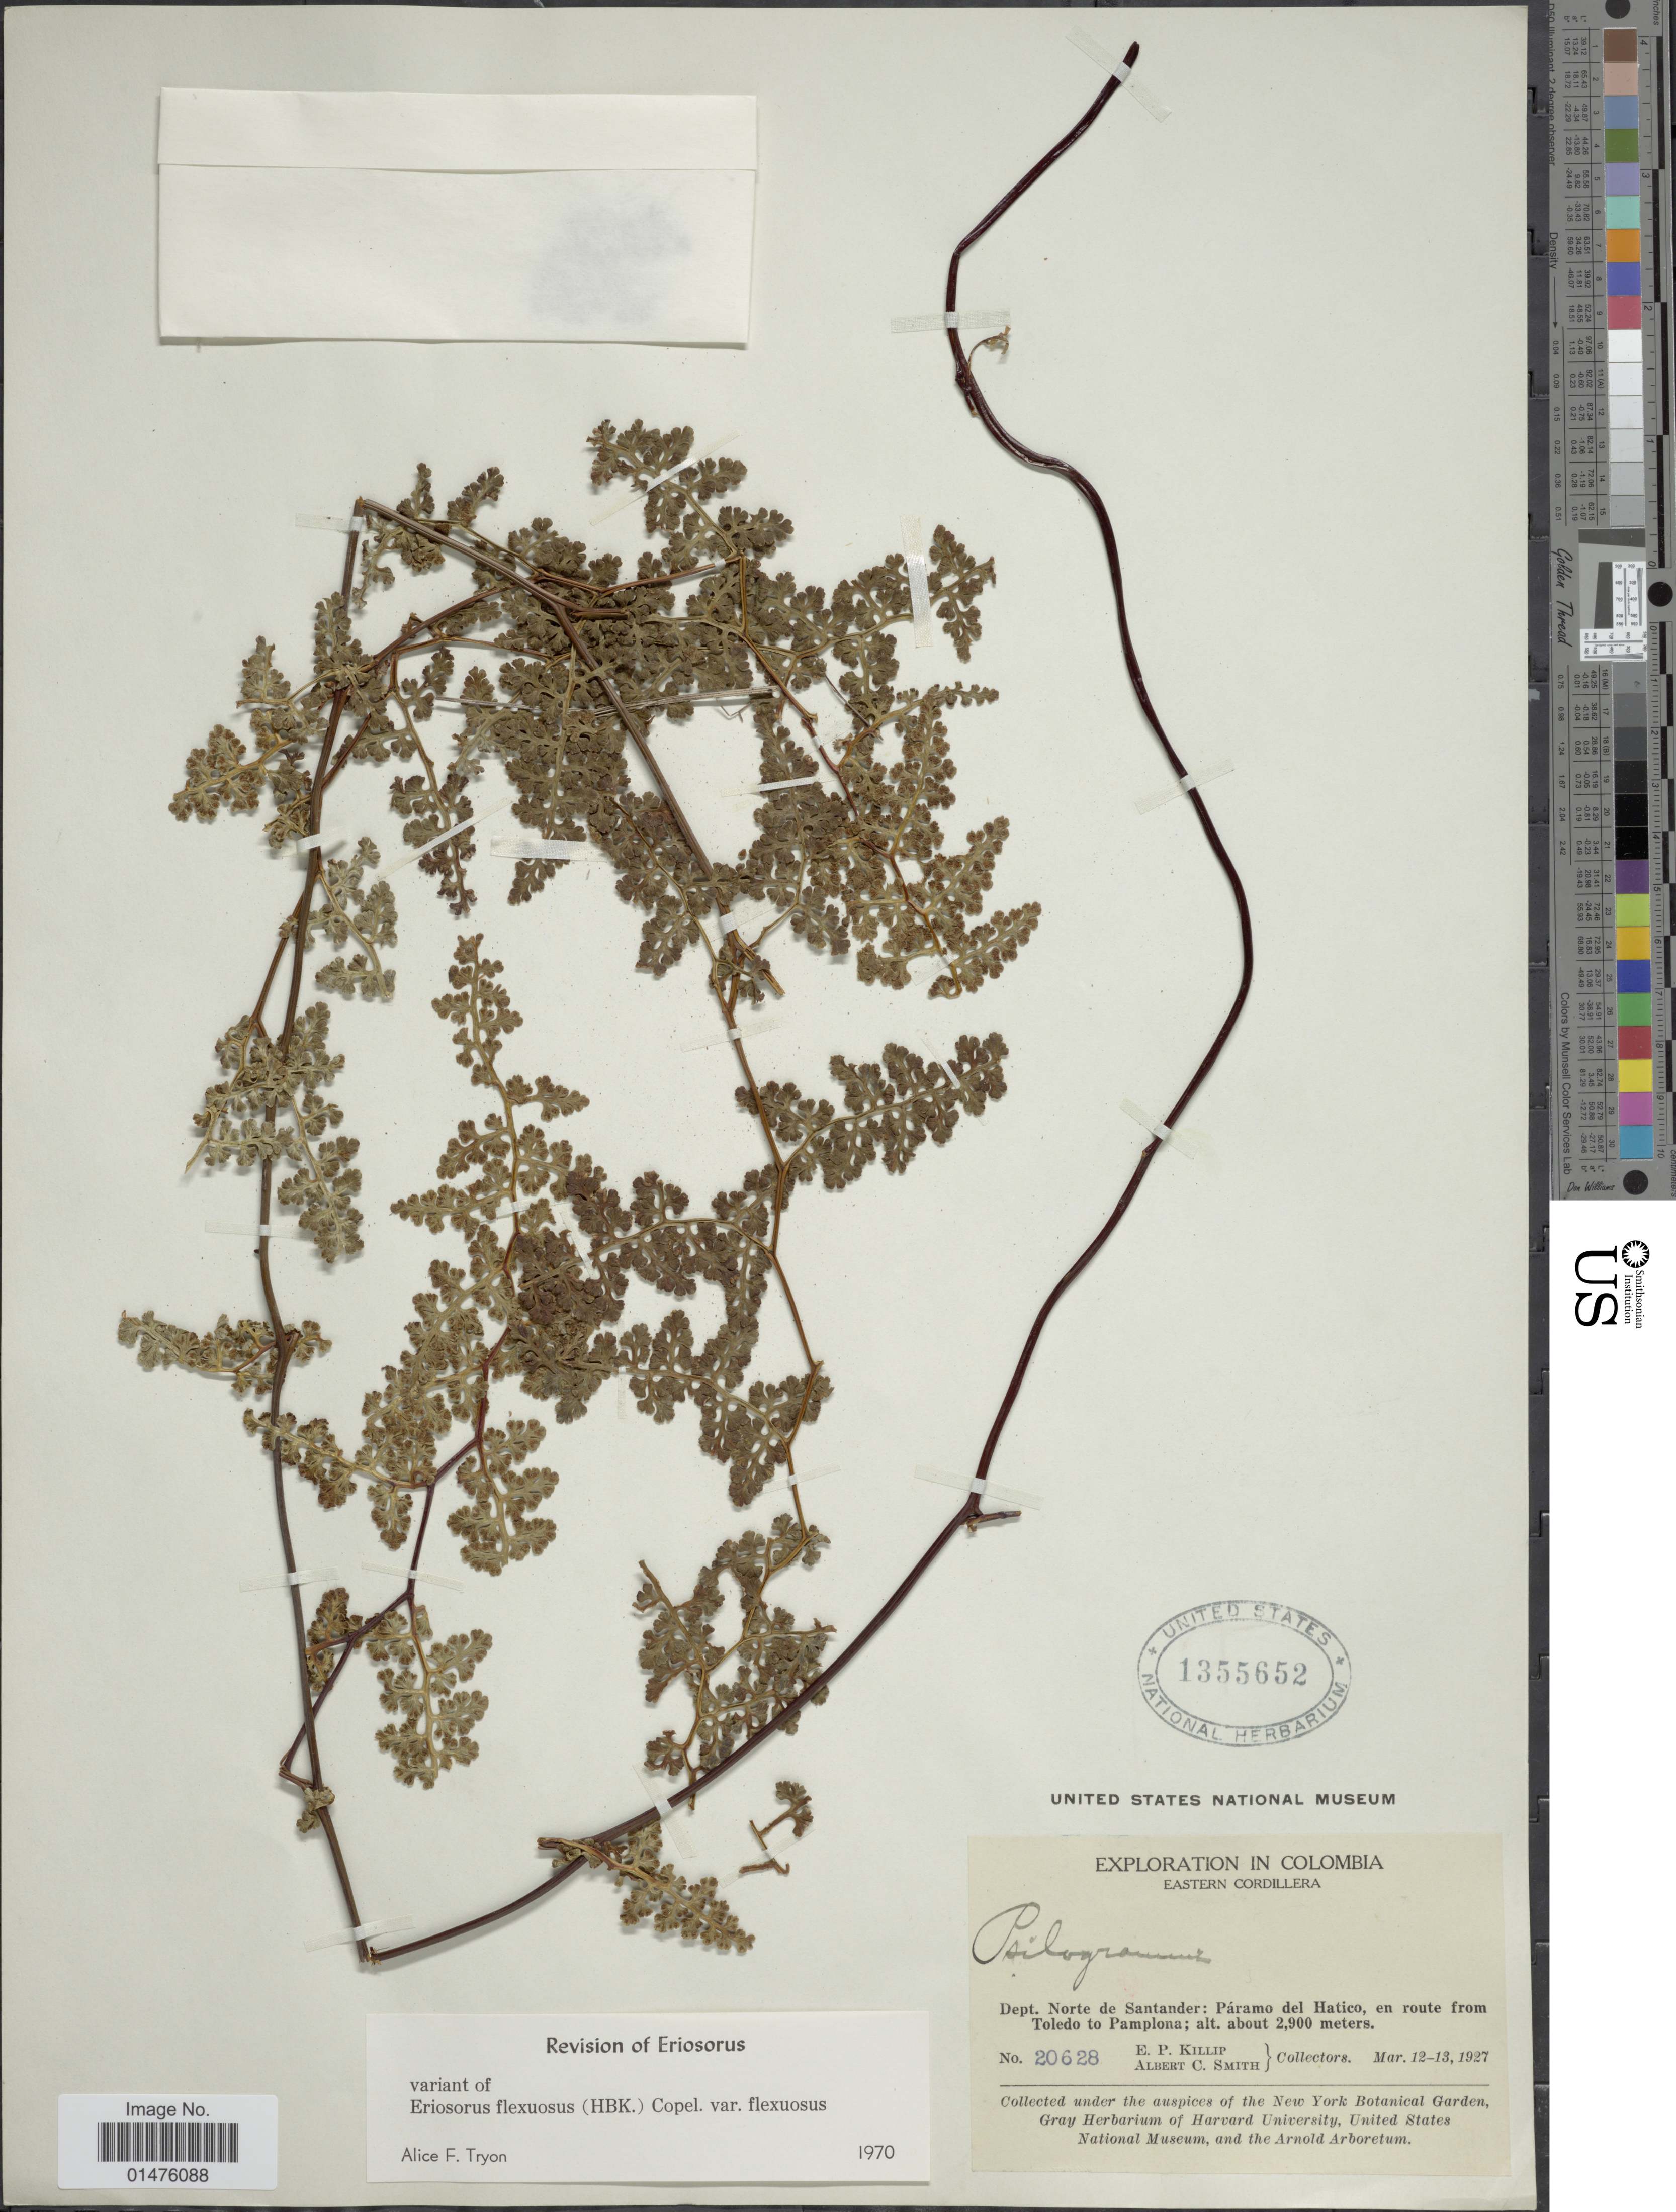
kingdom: Plantae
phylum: Tracheophyta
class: Polypodiopsida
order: Polypodiales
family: Pteridaceae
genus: Jamesonia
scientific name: Jamesonia flexuosa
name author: (Humb. & Bonpl.) Christenh.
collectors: E. P. Killip & A. C. Smith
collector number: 20628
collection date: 1927-03-12/1927-03-13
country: Colombia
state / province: Norte de Santander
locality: Eastern Cordillera, Dept. Norte de Santander: páramo del Hatico, en route from Toledo to Pamplona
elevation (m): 2900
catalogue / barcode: US 1355652